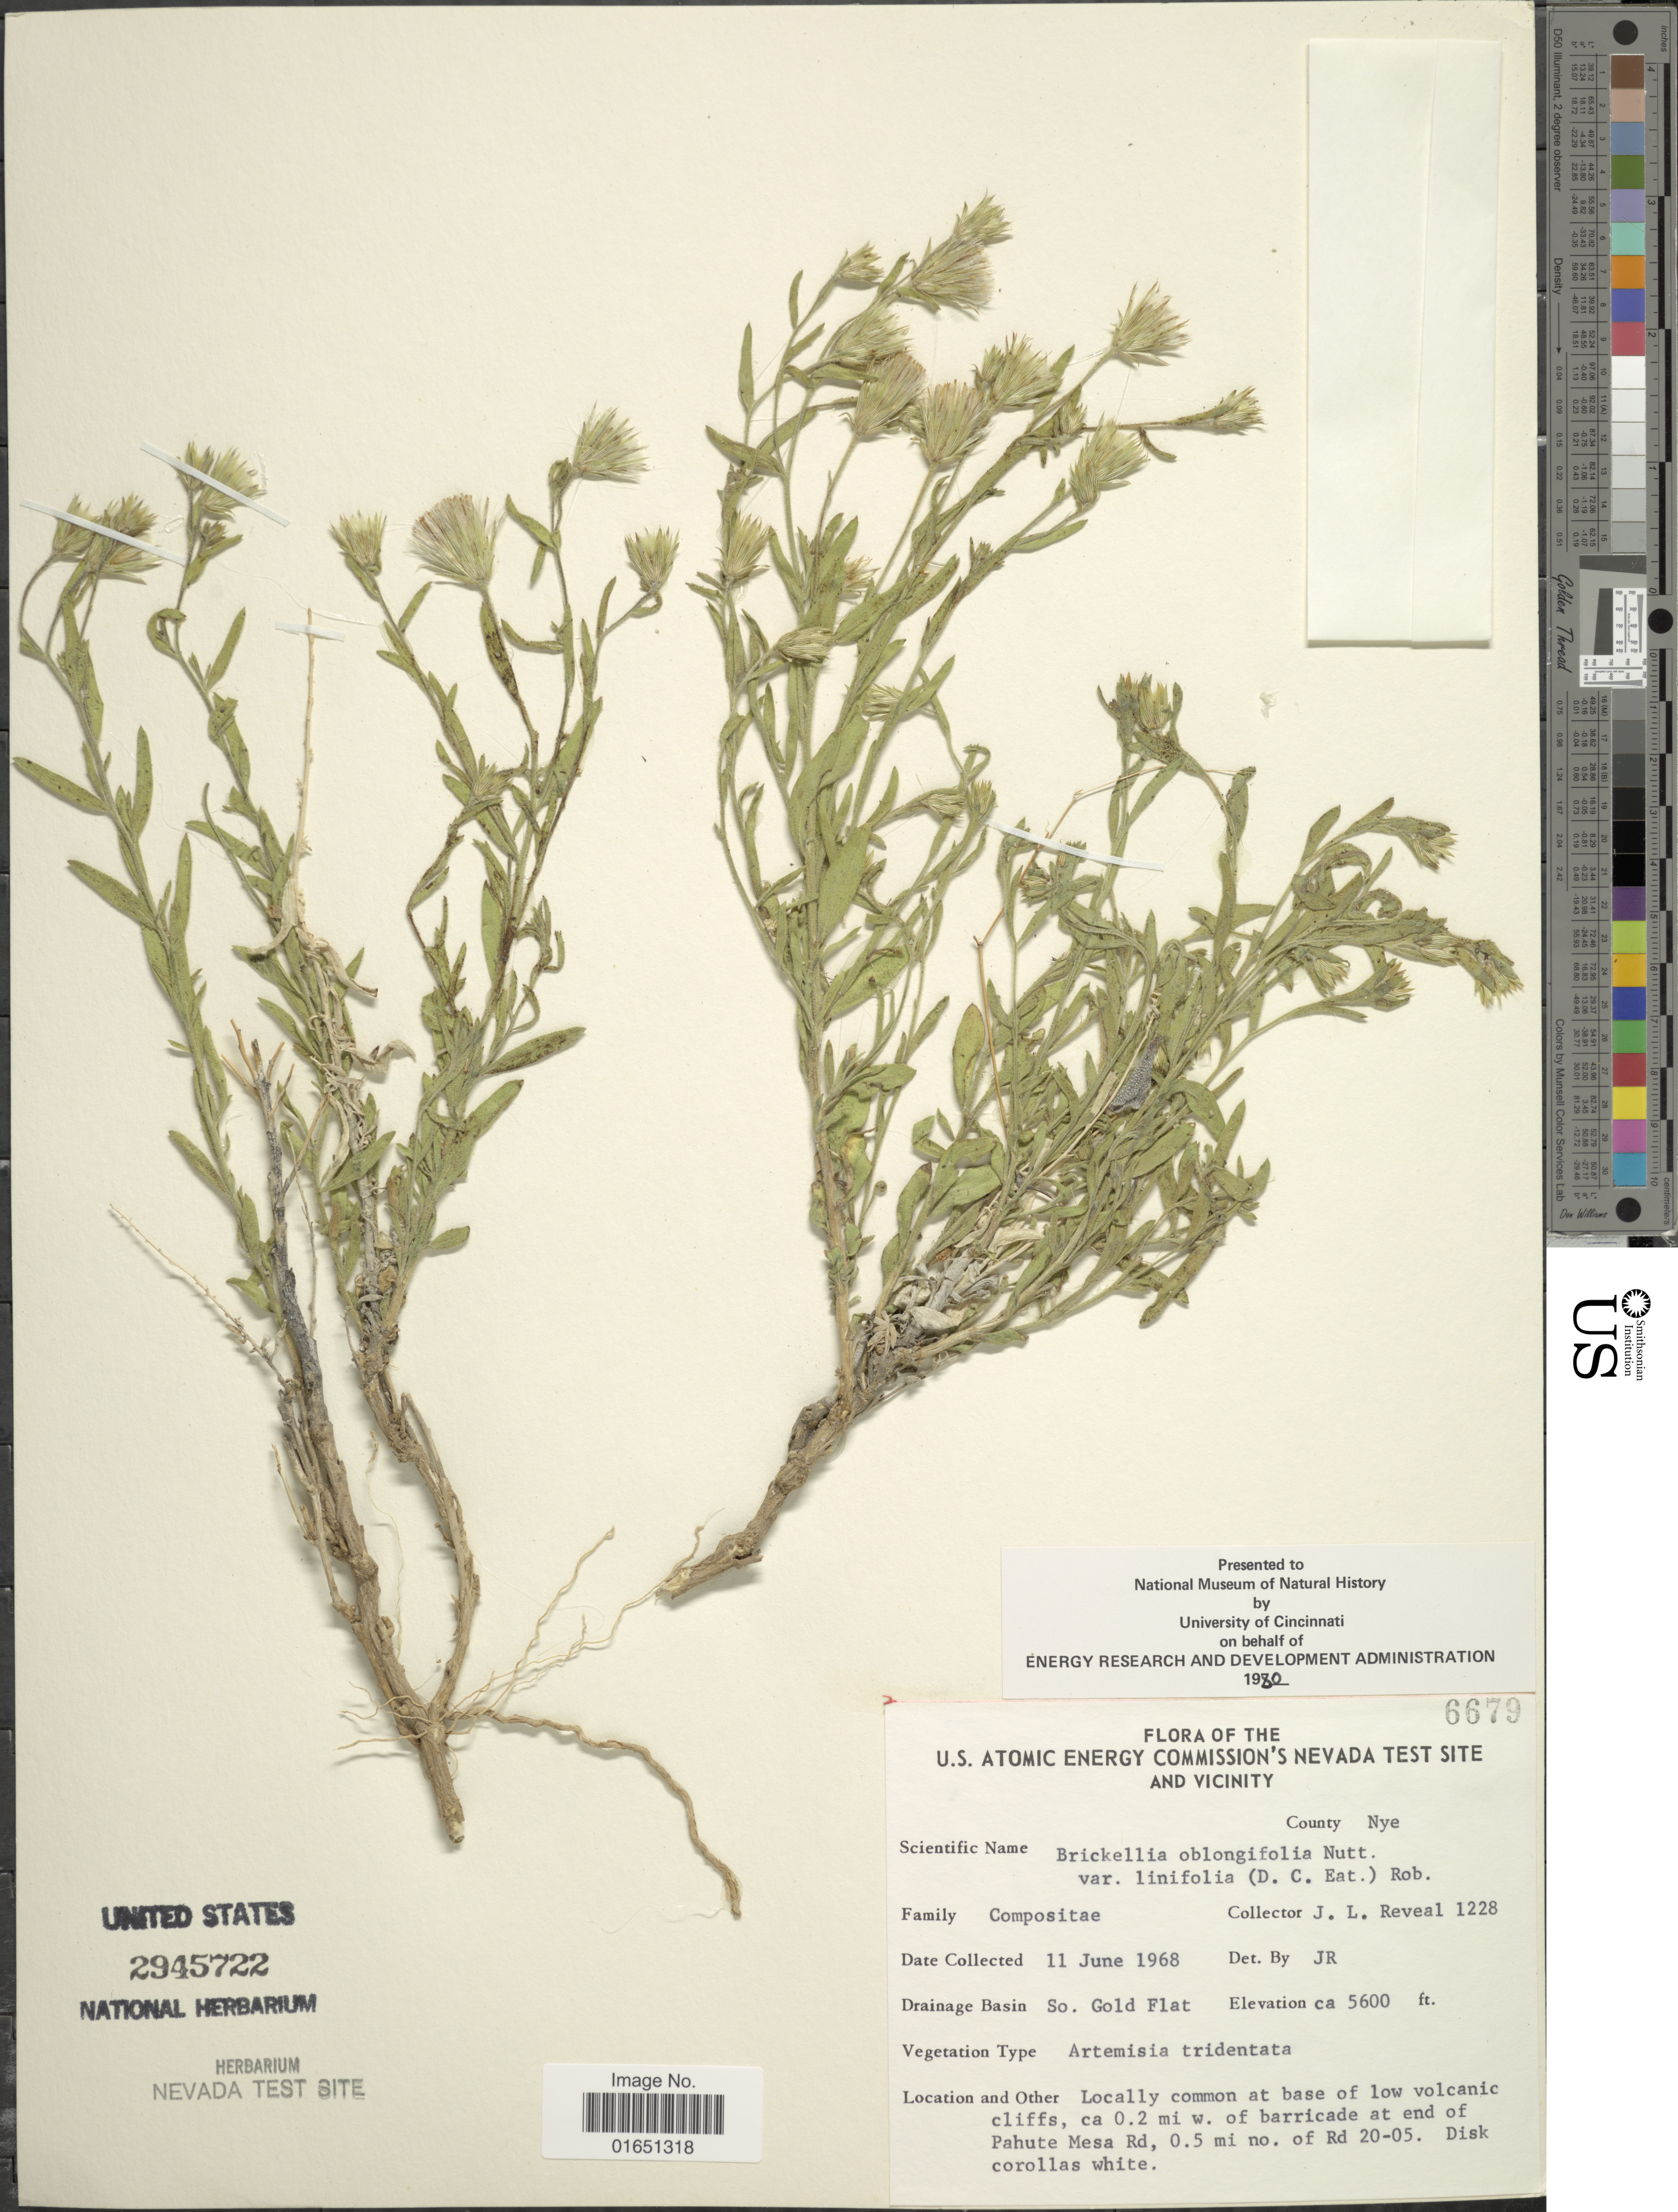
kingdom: Plantae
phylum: Tracheophyta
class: Magnoliopsida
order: Asterales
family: Asteraceae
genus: Brickellia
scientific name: Brickellia oblongifolia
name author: Nutt.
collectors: J. L. Reveal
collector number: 1228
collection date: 1968-06-11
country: United States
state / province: Nevada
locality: U. S. Atomic Energy Commission's Nevada Test Site and Vicinity County Nye, Drainage Basin: So. Gold Flat, Locally common at base of low volcanic cliffs, 0.2 mi. w. of barricade at end of Pahute Mesa Rd, 0.5 mi. no. of Rd 20-50, Disk corollas white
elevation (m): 1707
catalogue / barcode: US 2945722